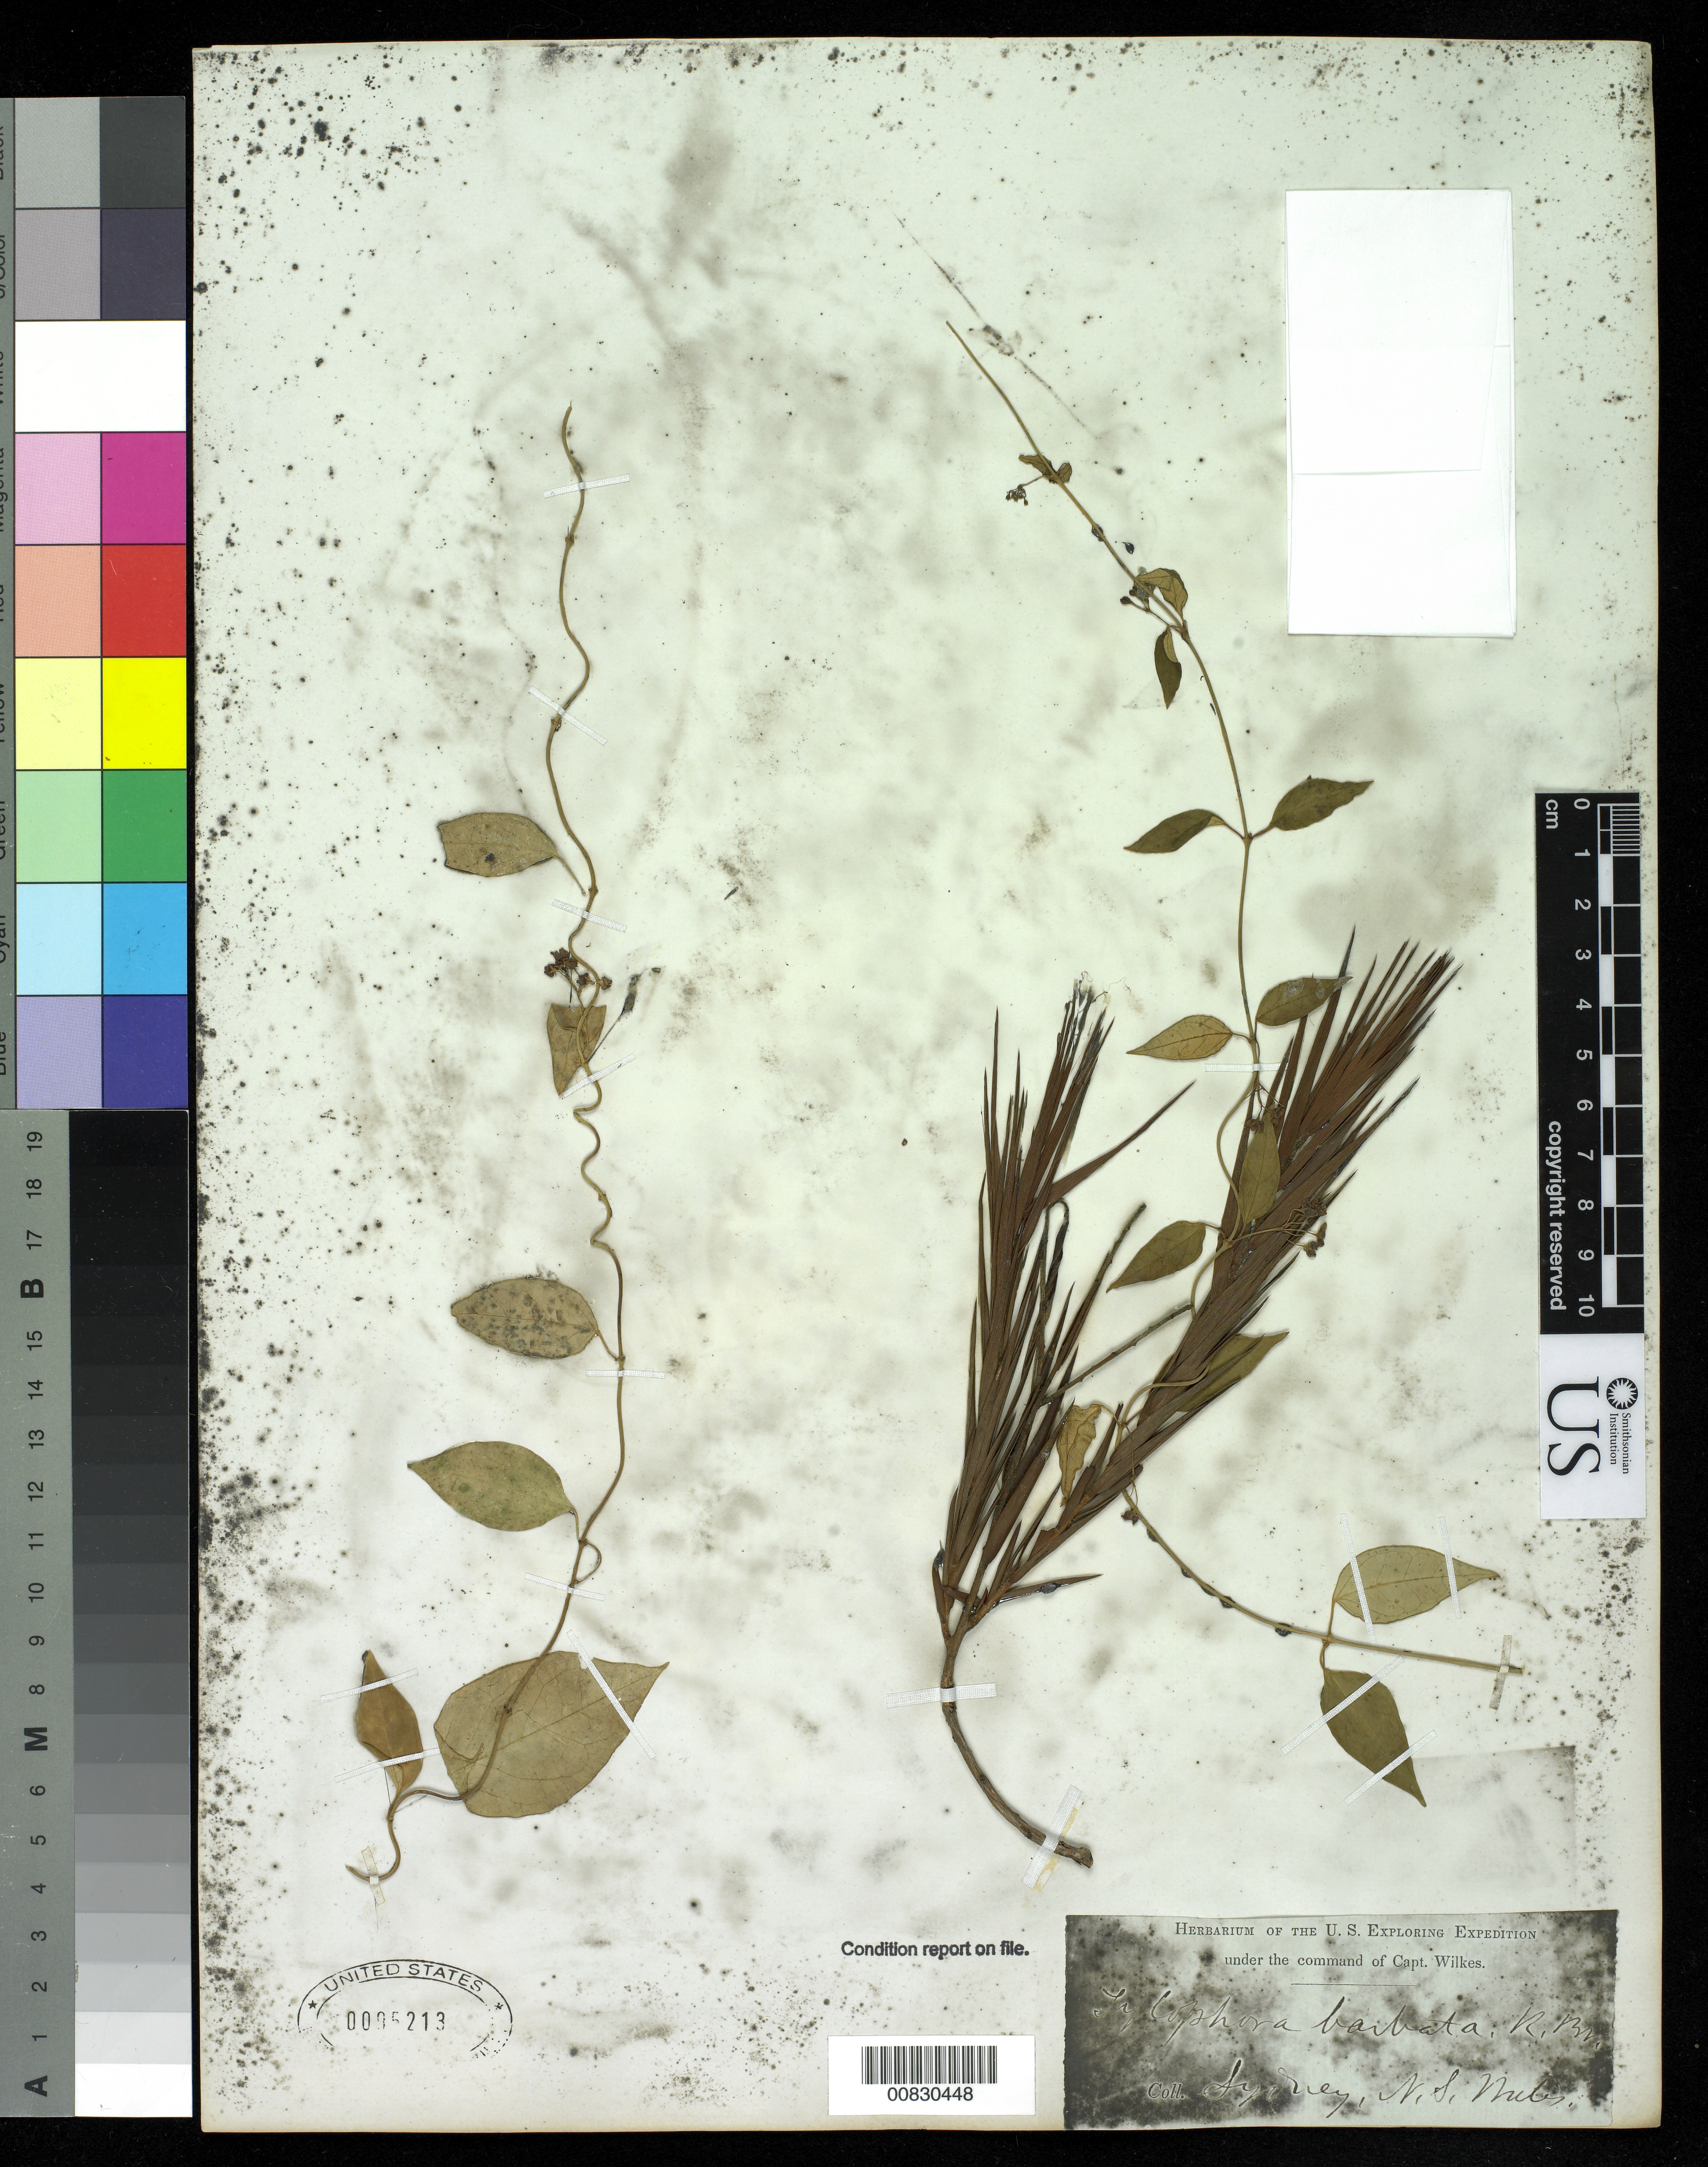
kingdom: Plantae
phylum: Tracheophyta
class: Magnoliopsida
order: Gentianales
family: Apocynaceae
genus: Tylophora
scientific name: Tylophora barbata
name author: R. Br.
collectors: Wilkes Explor. Exped.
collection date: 1838/1842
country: Australia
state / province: New South Wales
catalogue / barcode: US 95213